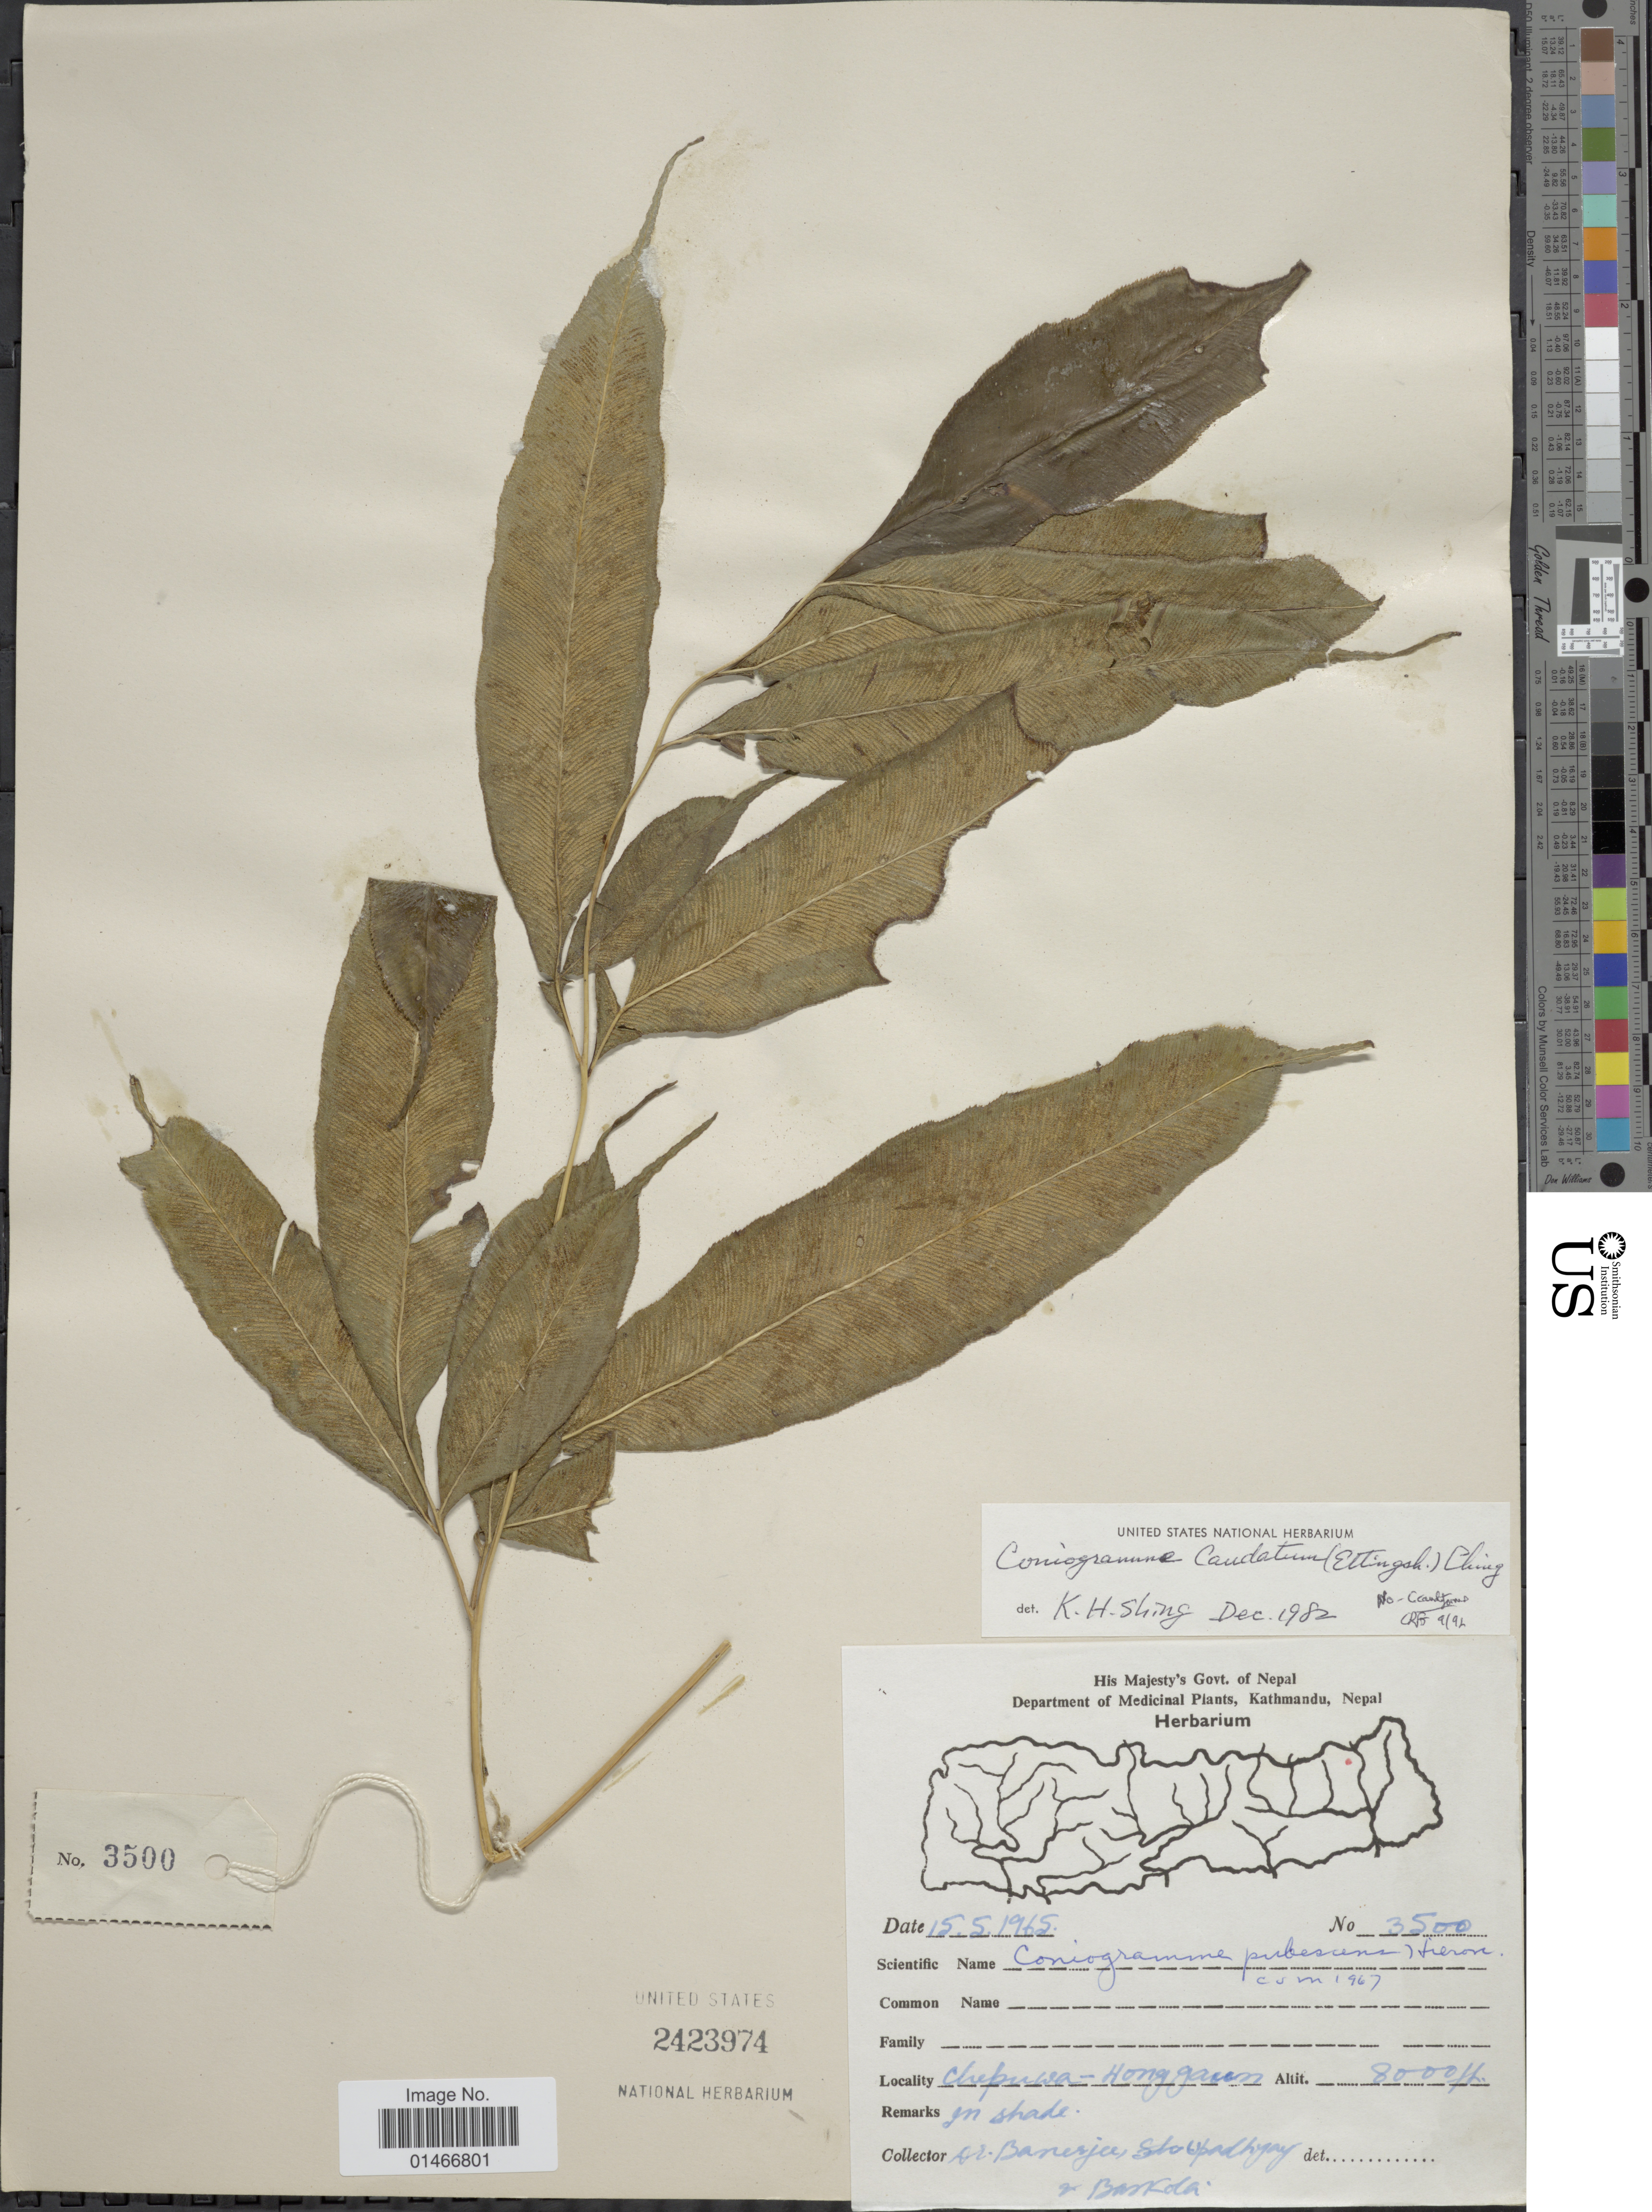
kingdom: Plantae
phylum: Tracheophyta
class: Polypodiopsida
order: Polypodiales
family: Pteridaceae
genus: Coniogramme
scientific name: Coniogramme caudiformis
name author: Ching & K.H. Shing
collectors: S. Banerjee, Upadhyay, -- & Baskola, --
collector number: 3500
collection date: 1965-05-15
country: Nepal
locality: Chepuwa-Hong garson. [interpreted]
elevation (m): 2438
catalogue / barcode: US 2423974